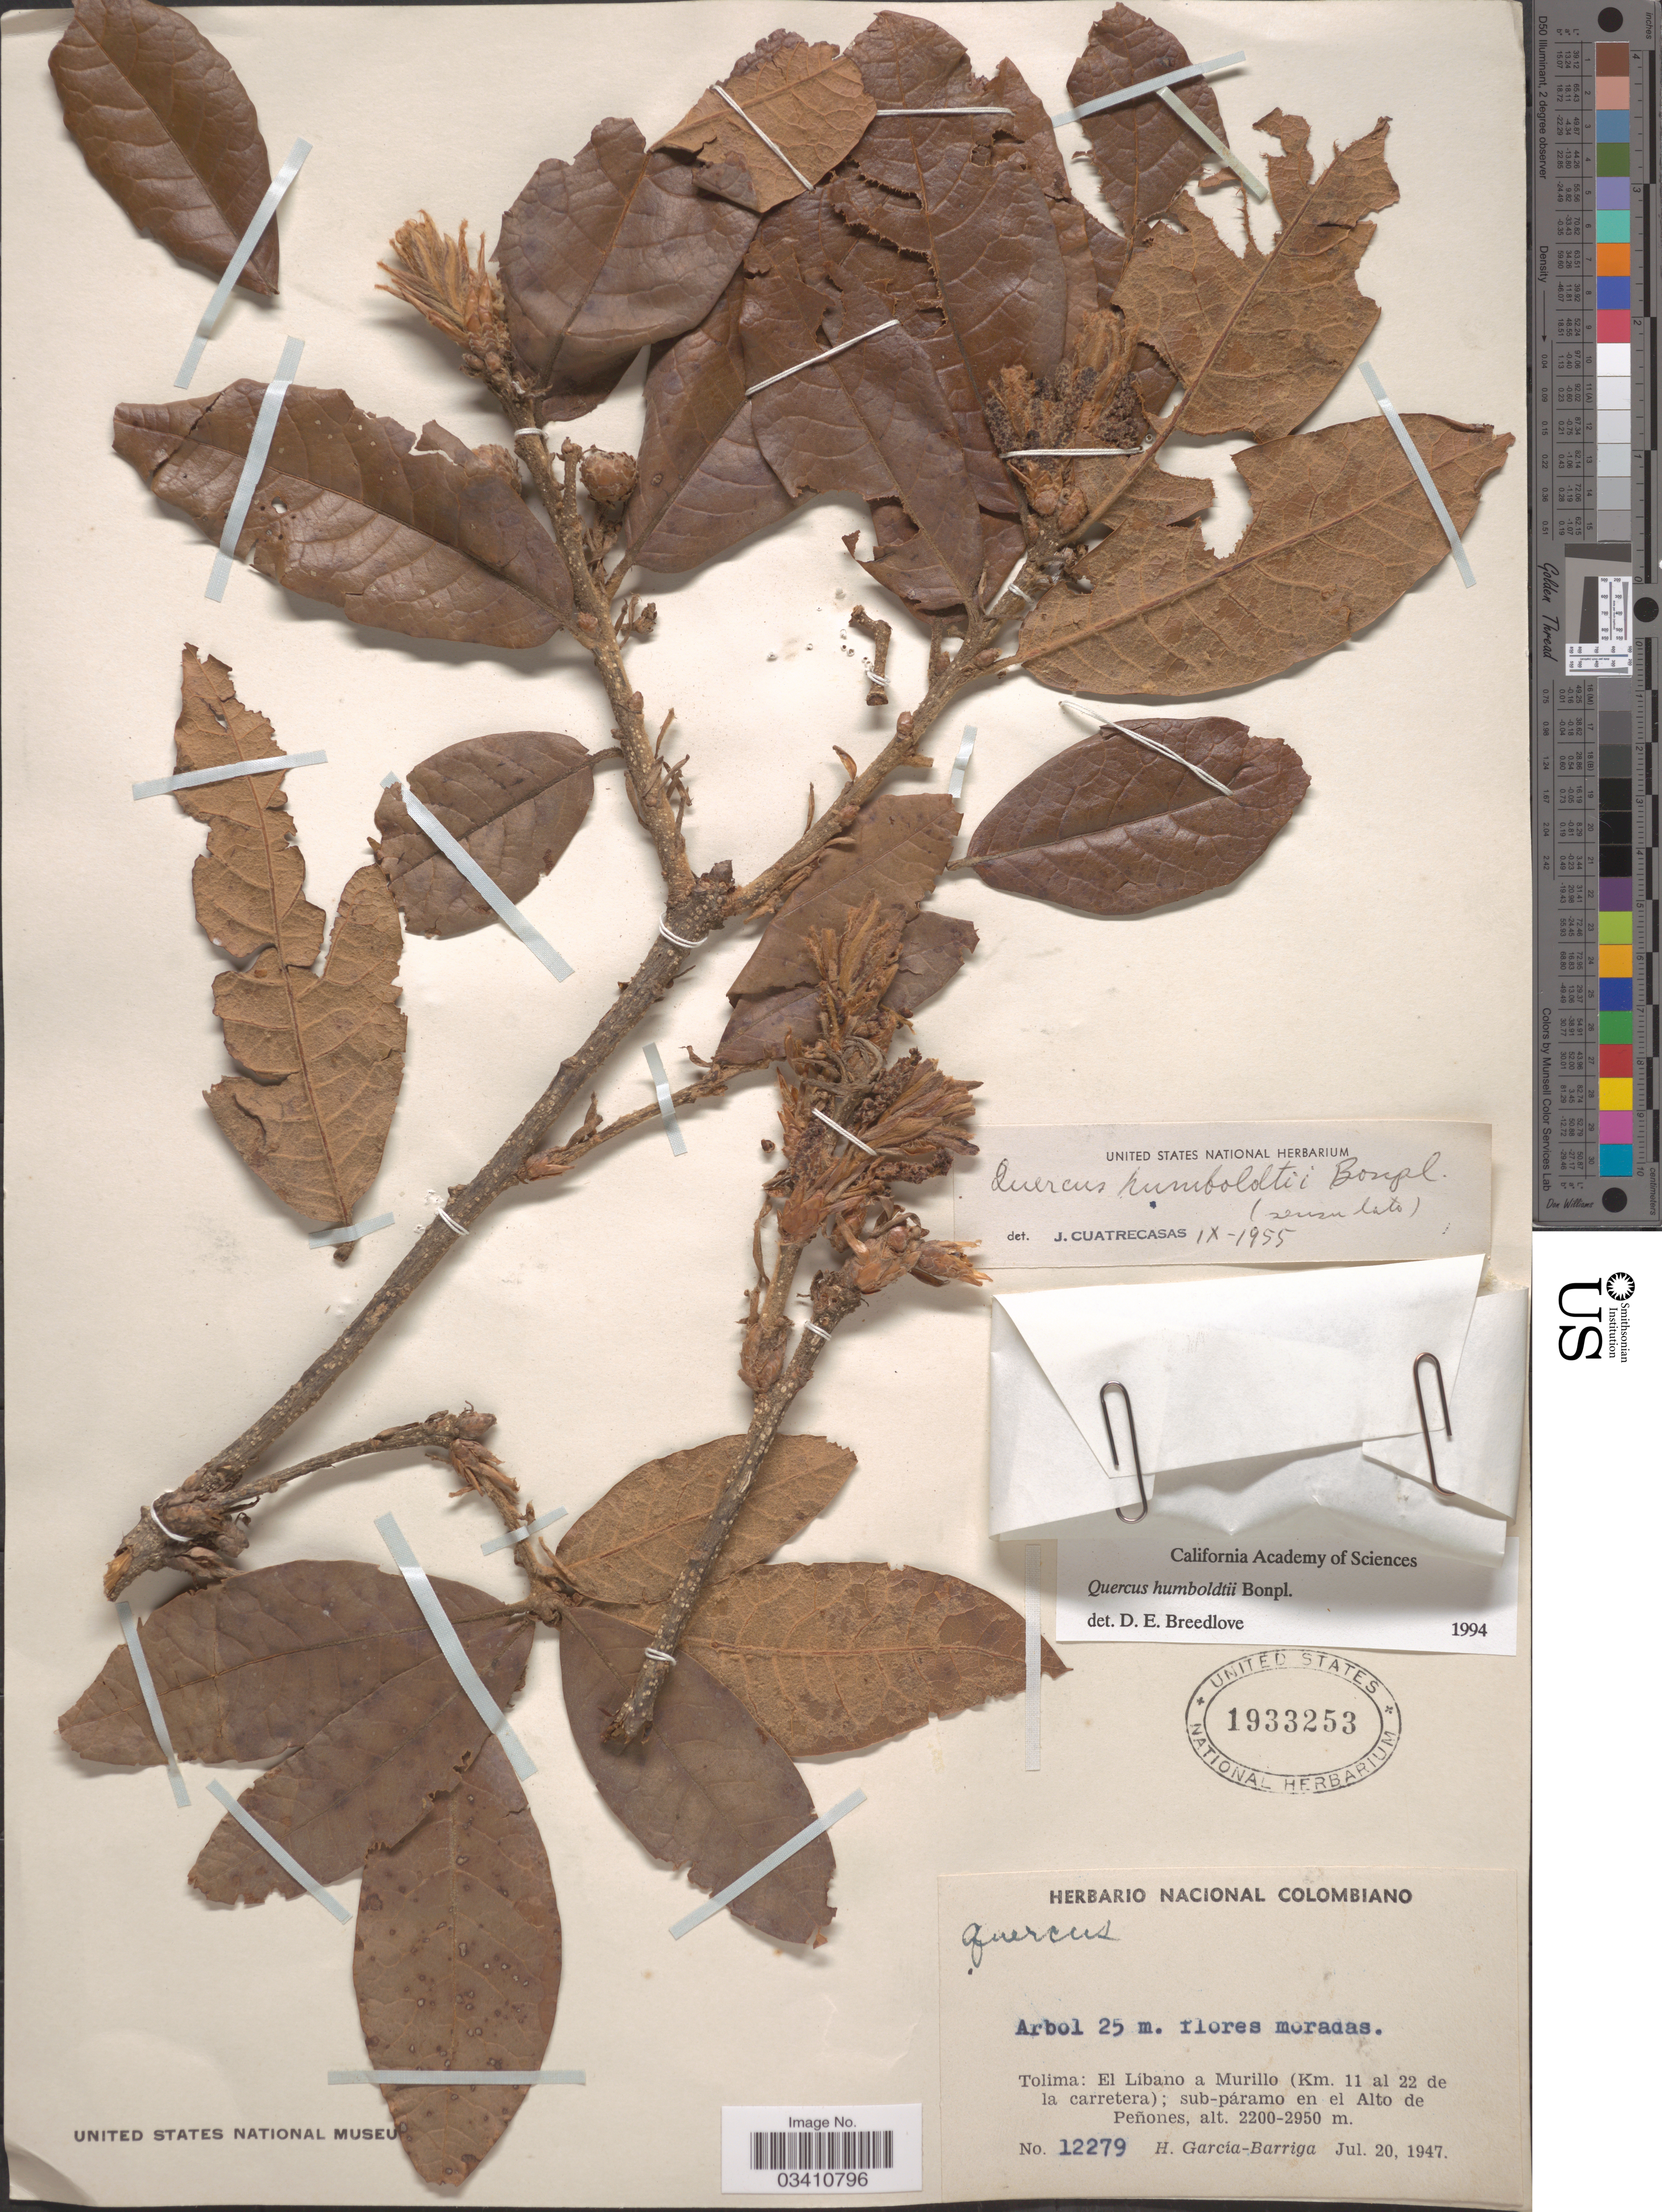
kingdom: Plantae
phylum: Tracheophyta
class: Magnoliopsida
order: Fagales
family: Fagaceae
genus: Quercus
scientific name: Quercus humboldtii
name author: Bonpl.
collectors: H. García Barriga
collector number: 12279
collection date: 1947-07-20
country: Colombia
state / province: Tolima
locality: El Líbano a Murillo (Km. 11 al 22 de la carretera); sub-páramo en el Alto de Peñones.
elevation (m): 2200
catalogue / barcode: US 1933253